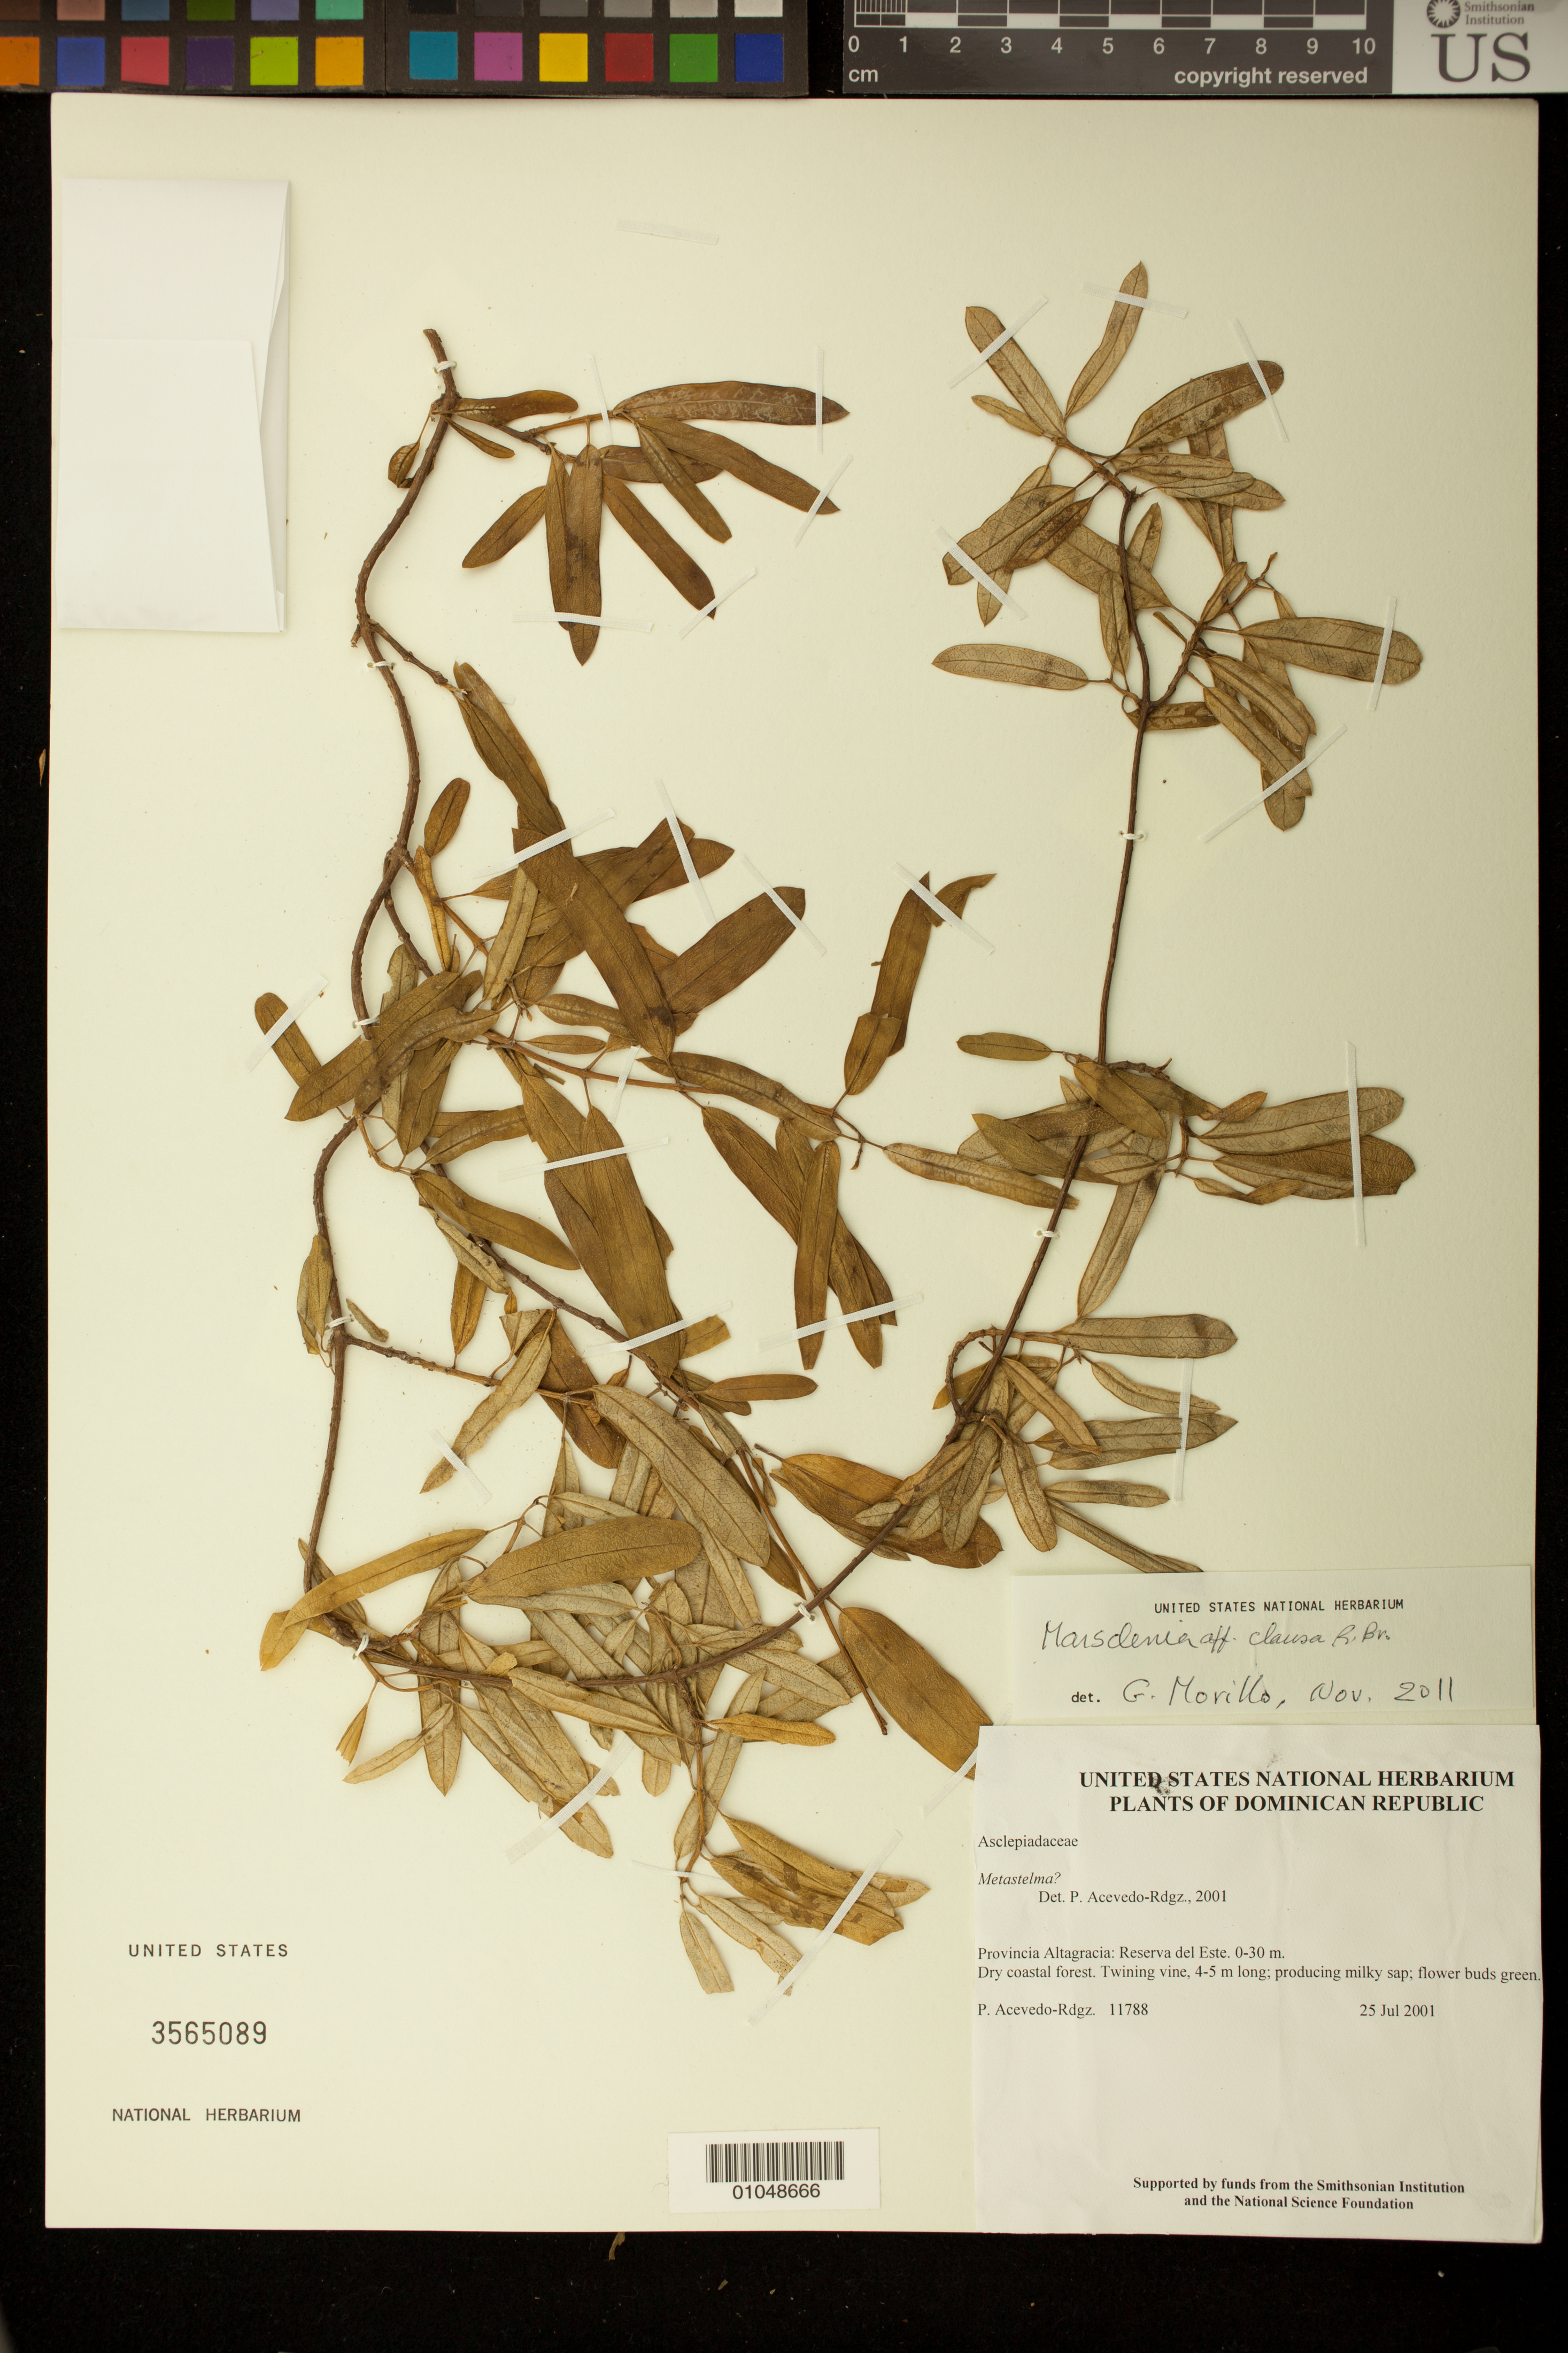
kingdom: Plantae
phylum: Tracheophyta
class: Magnoliopsida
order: Gentianales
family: Apocynaceae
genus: Marsdenia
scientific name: Marsdenia clausa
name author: R. Br.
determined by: Morillo, G.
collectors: P. Acevedo-Rodr.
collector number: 11788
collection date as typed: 25 Jul 2001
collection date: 2001-07-25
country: Dominican Republic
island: Hispaniola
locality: Provincia Altagracia: Reserva del Este.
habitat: Dry coastal forest.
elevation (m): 0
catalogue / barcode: US 3565089